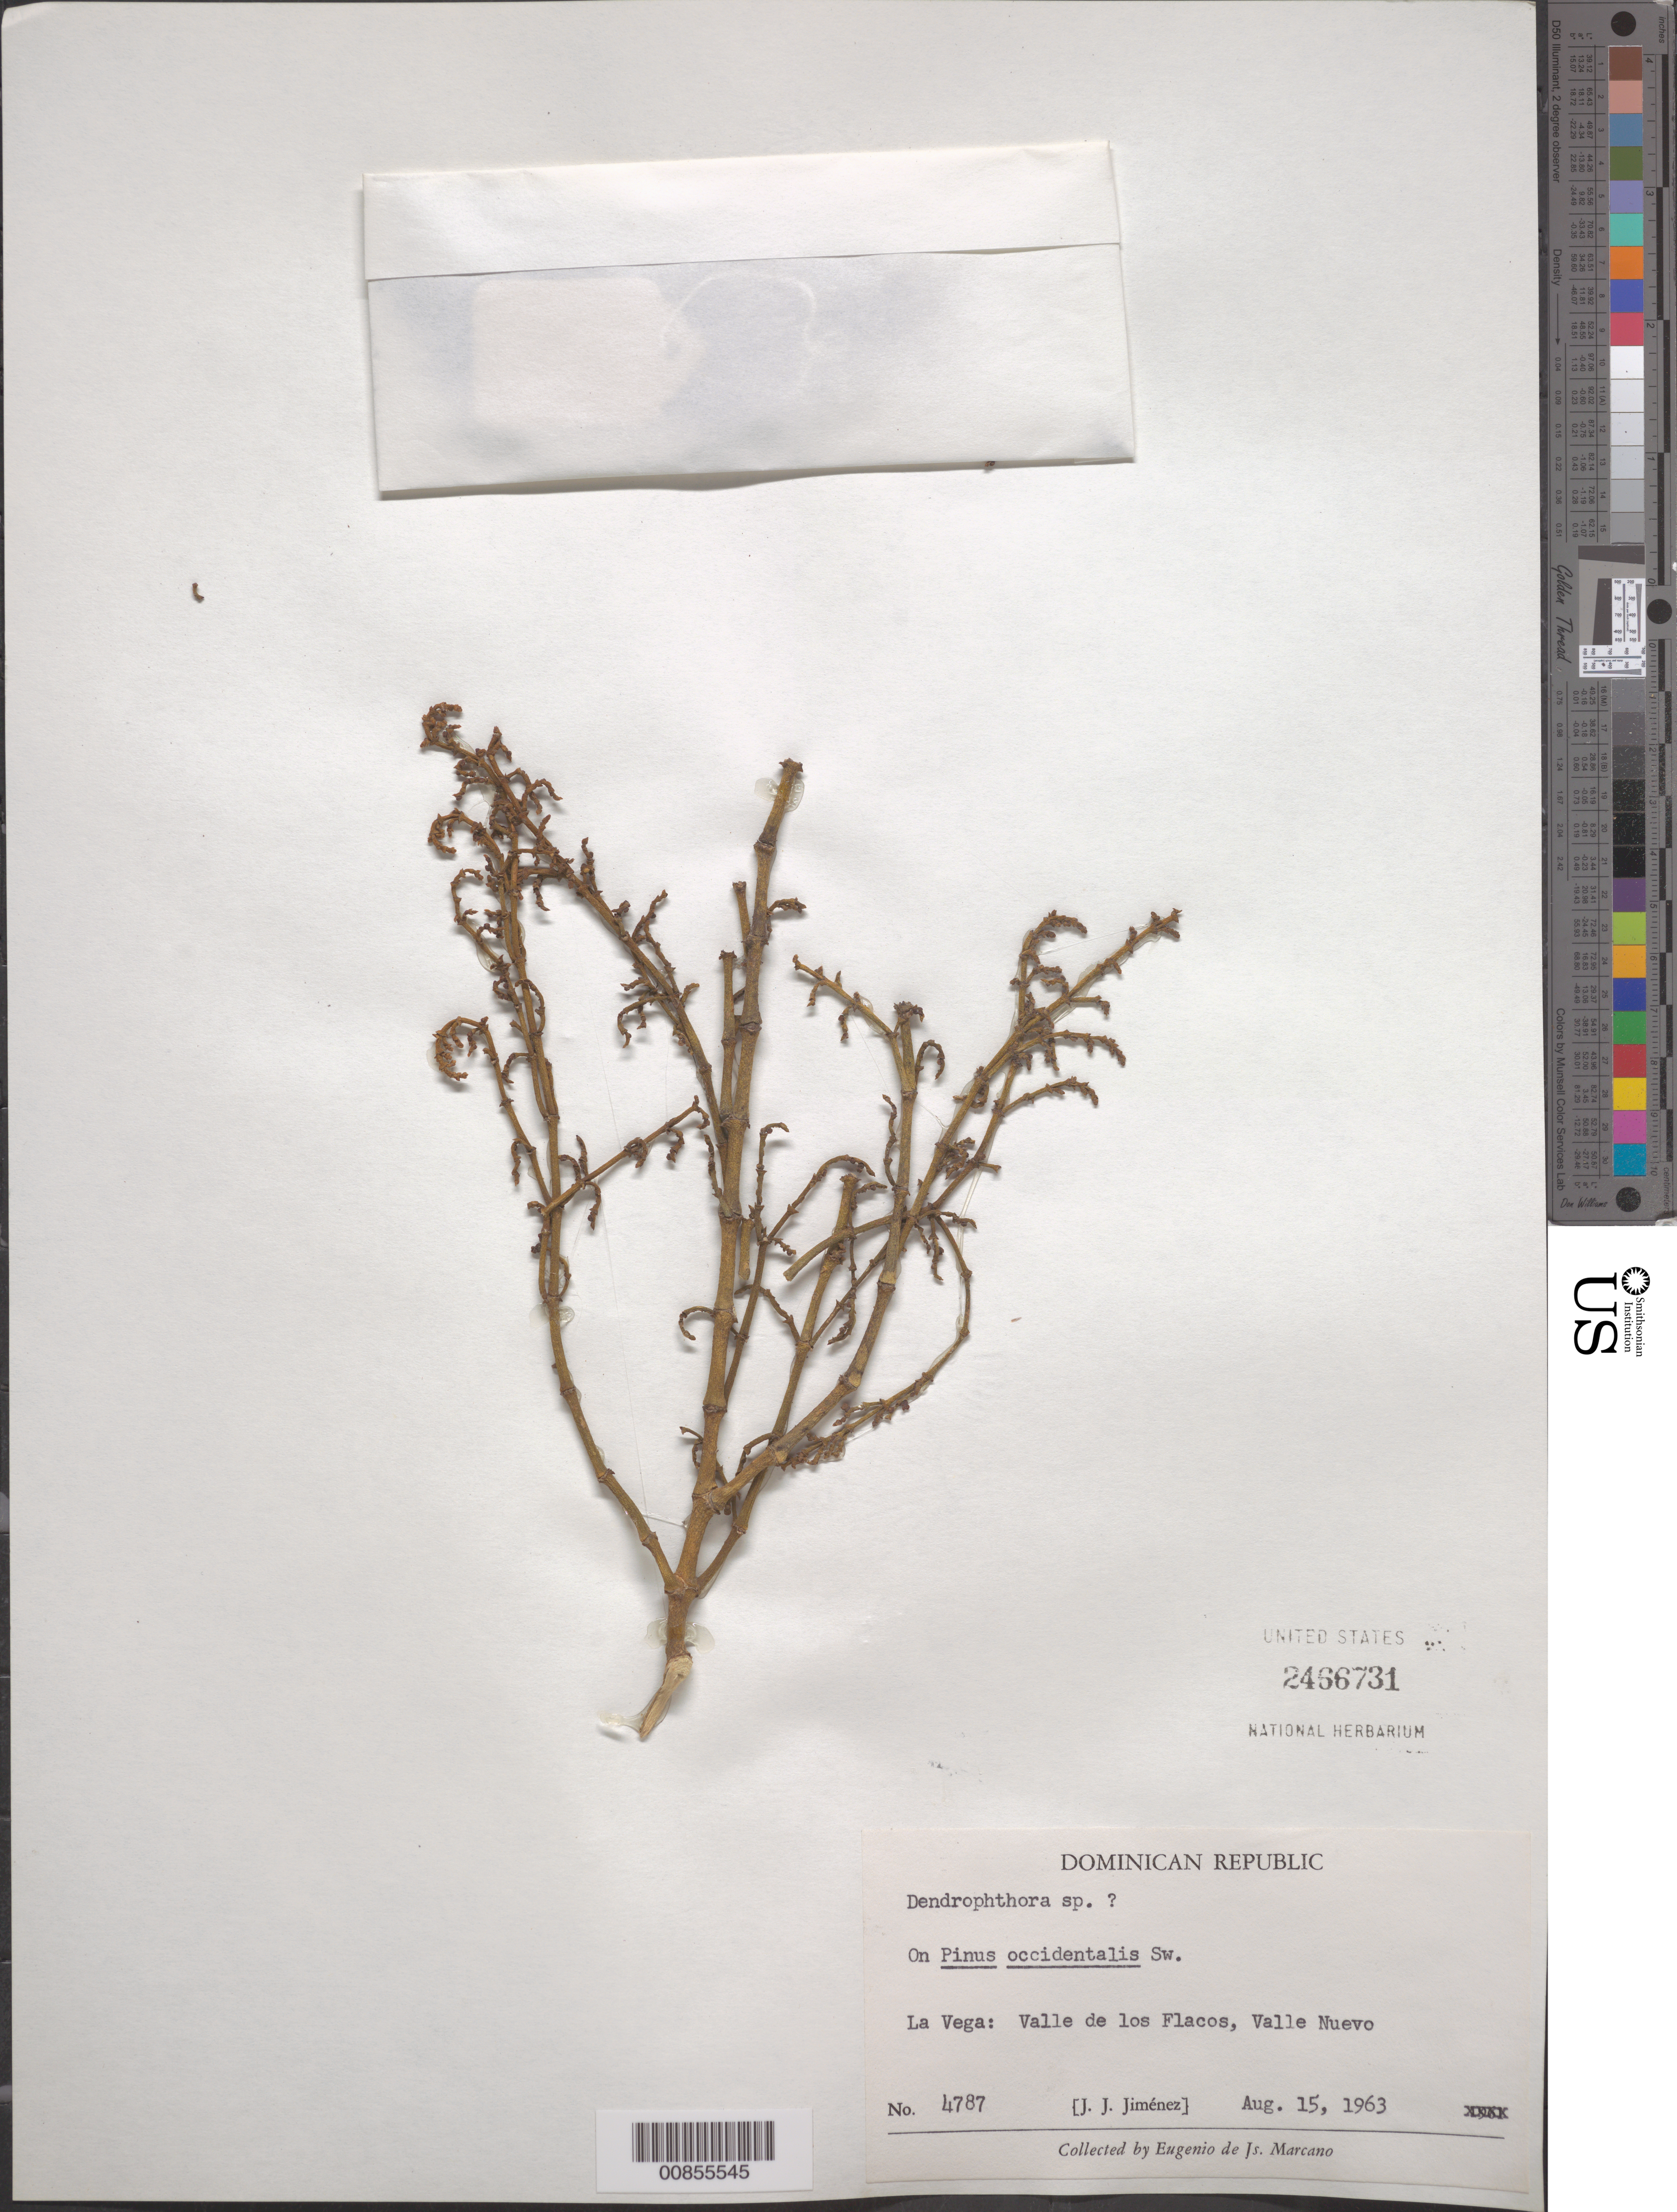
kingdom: Plantae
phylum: Tracheophyta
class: Magnoliopsida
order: Santalales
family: Viscaceae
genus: Dendrophthora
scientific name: Dendrophthora remotiflora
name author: Urb.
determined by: Caraballo-Ortiz, Marcos A., (MISS), University of Mississippi (UNITED STATES)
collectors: J. J. Jiménez Almonte & E. J. Marcano F.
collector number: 4787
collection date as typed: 15 Aug 1963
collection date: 1963-08-15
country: Dominican Republic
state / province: La Vega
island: Hispaniola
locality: La Vega: Valle de los Flacos, Valle Nuevo.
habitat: On Pinus occidentalis Sw.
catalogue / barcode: US 2466731